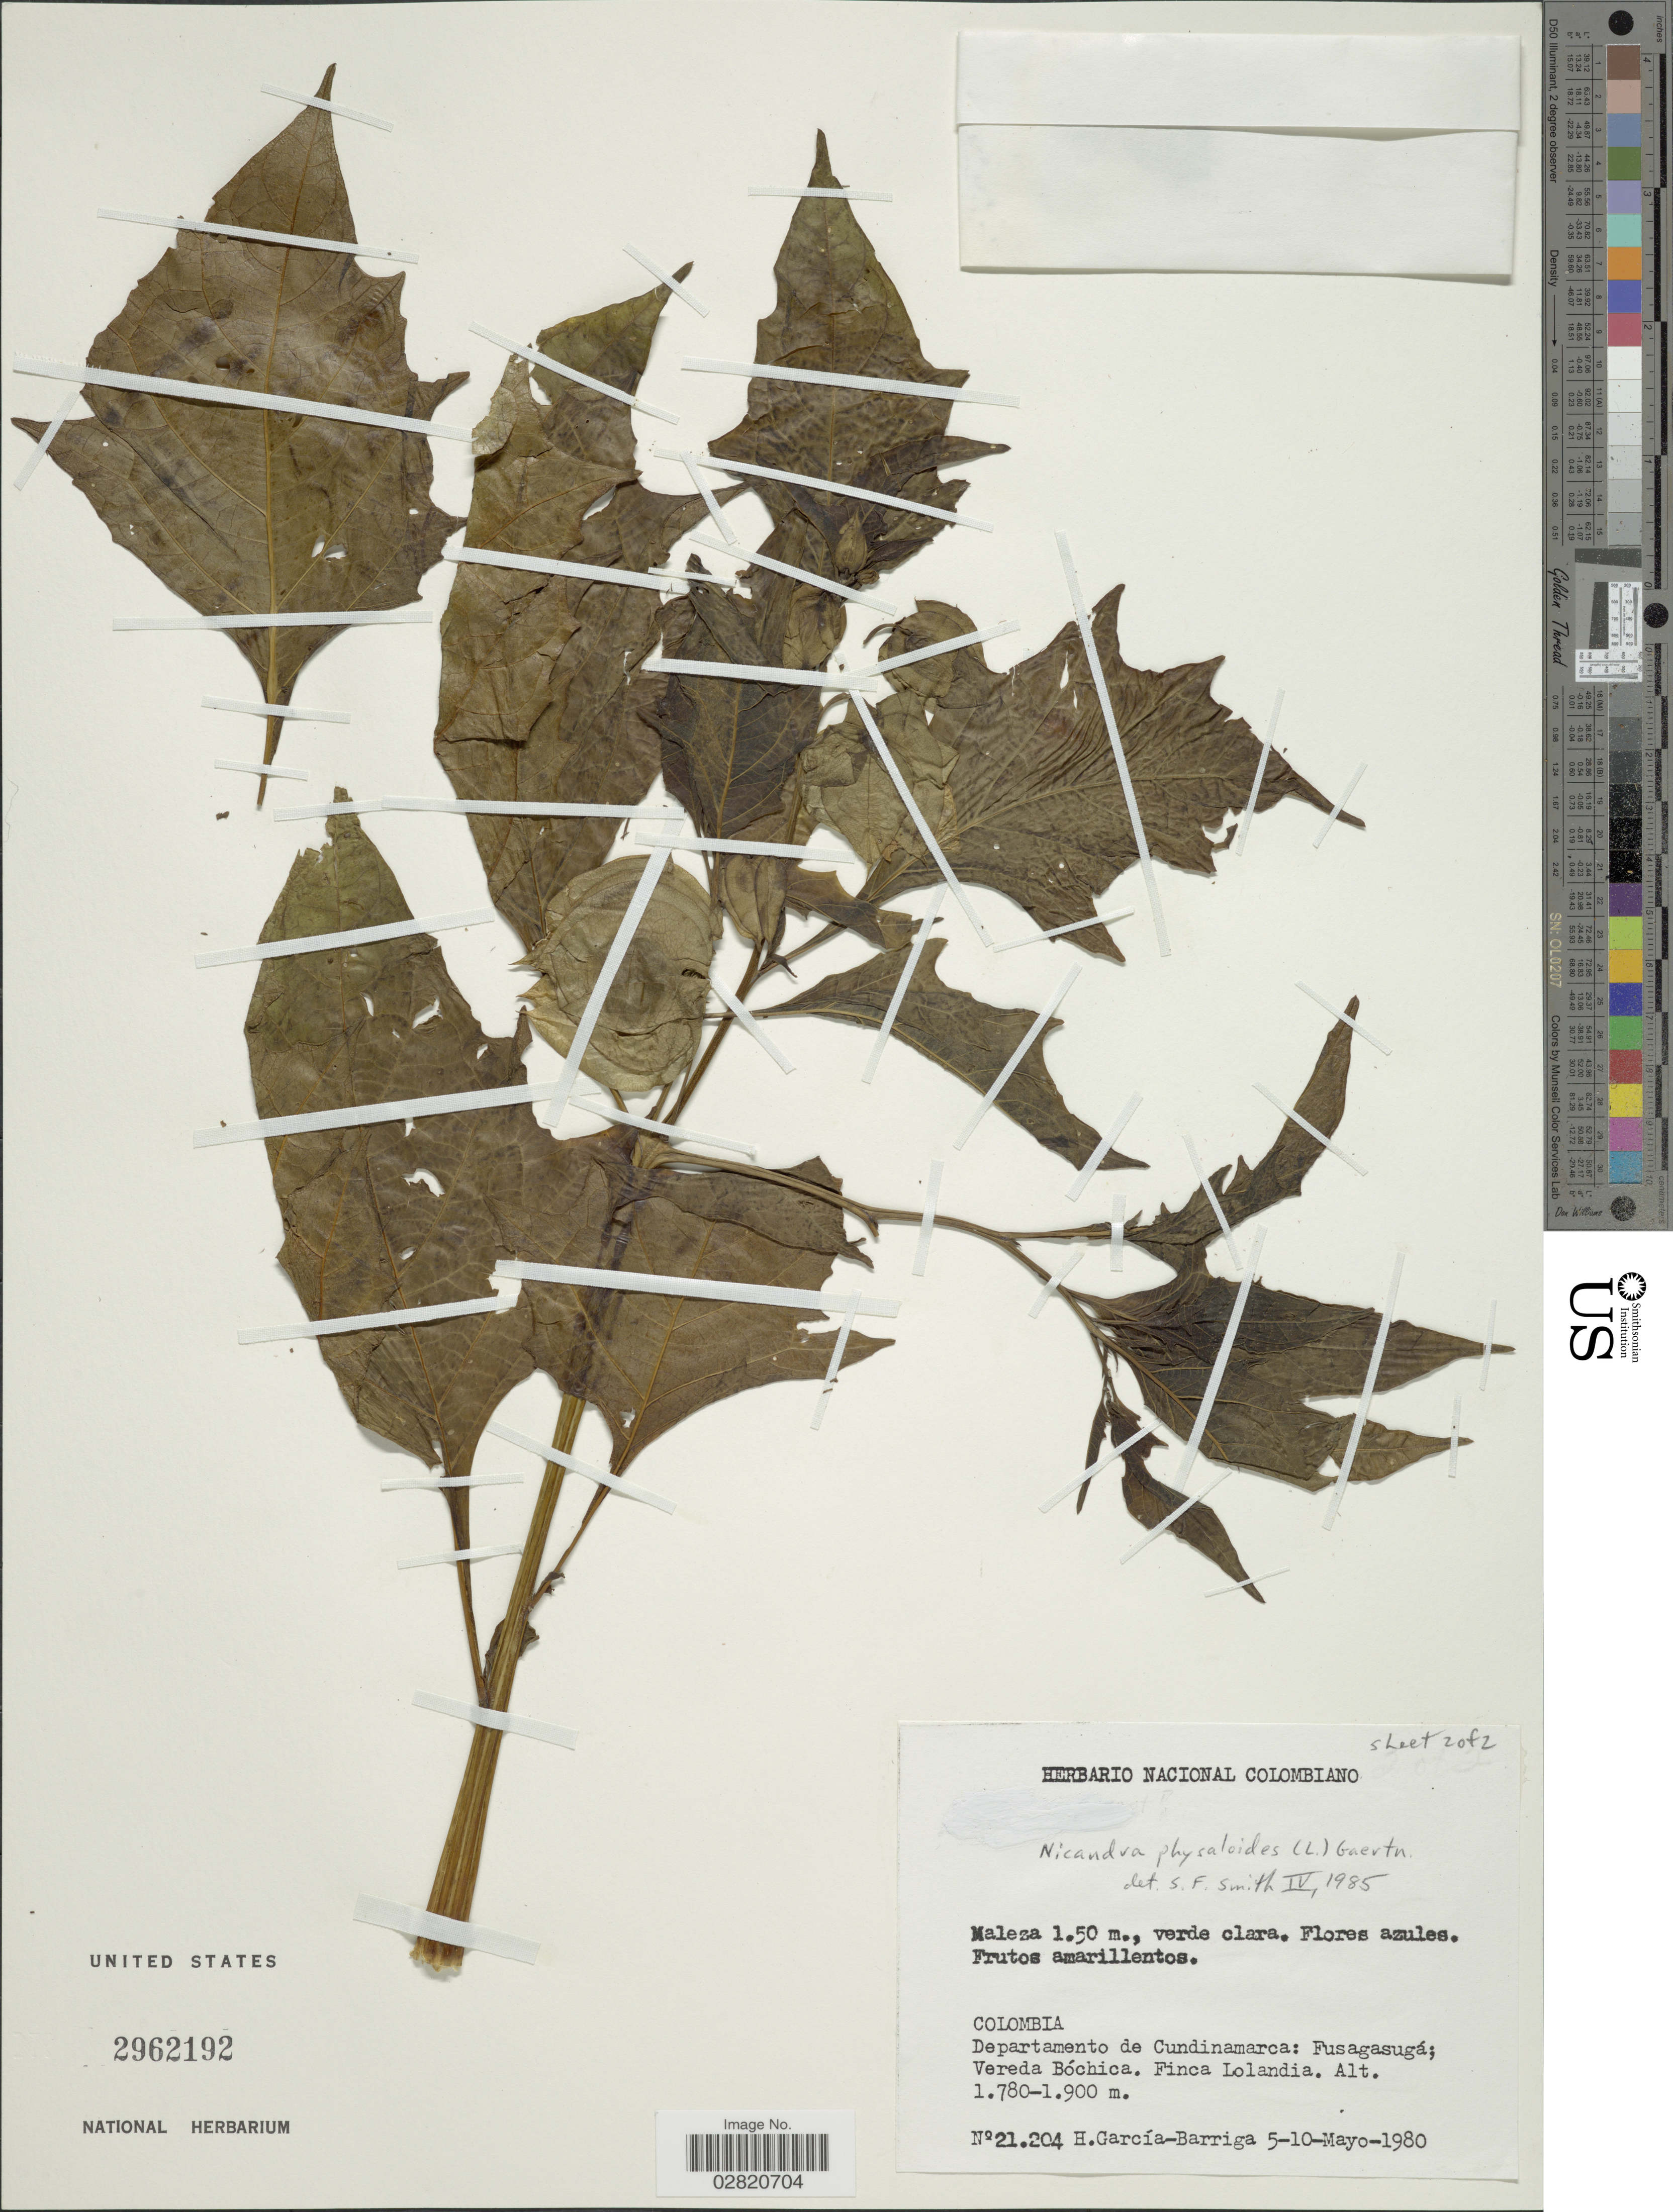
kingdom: Plantae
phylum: Tracheophyta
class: Magnoliopsida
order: Solanales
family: Solanaceae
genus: Nicandra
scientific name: Nicandra physalodes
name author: (L.) Gaertn.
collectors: H. García Barriga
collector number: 21204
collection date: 1980-05-05/1980-05-10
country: Colombia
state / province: Cundinamarca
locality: Departamento de Cundinamarca: Fusagasugá; Vereda Bóchica. Finca Lolandia.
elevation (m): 1780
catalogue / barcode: US 2962192